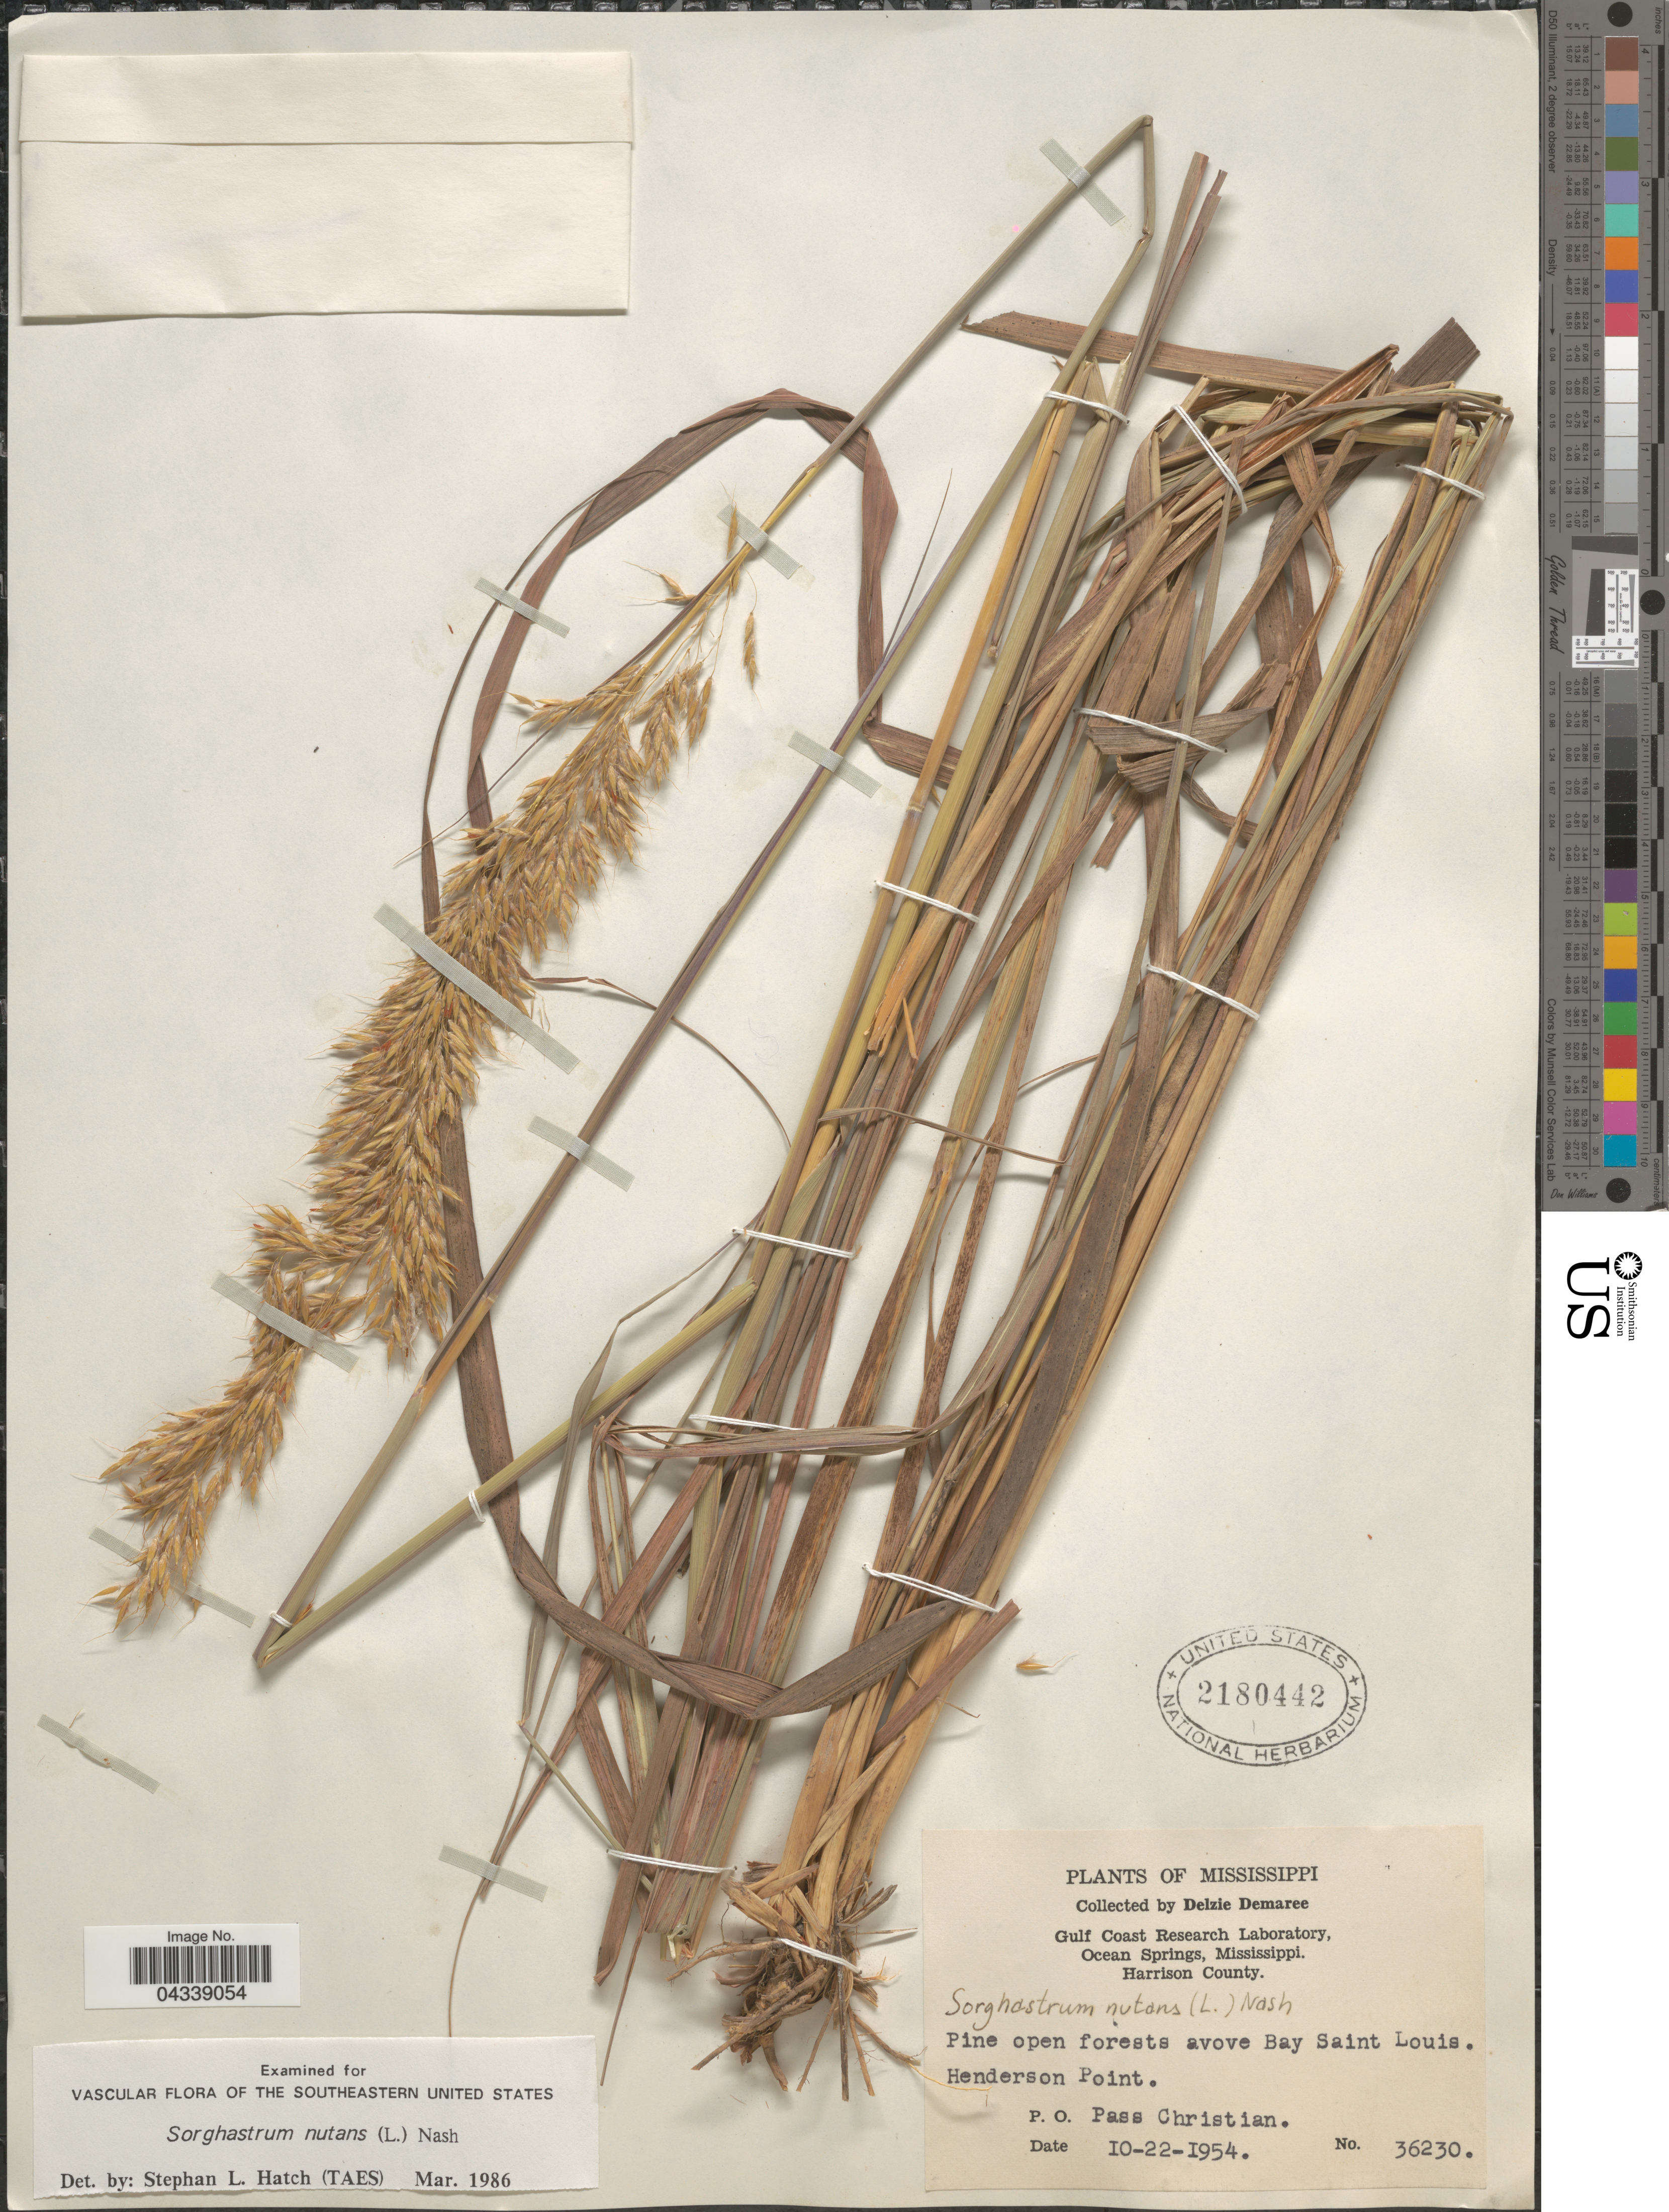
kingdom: Plantae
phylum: Tracheophyta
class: Liliopsida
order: Poales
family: Poaceae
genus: Sorghastrum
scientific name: Sorghastrum nutans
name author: (L.) Nash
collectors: D. Demaree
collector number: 36230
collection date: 1954-10-22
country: United States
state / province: Mississippi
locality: Gulf Coast Research Laboratory, Ocean Springs, Harrison County. Pine open forests above Bay Saint Louis. Henderson Point. P. O. Pass Christian.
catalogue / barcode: US 2180442